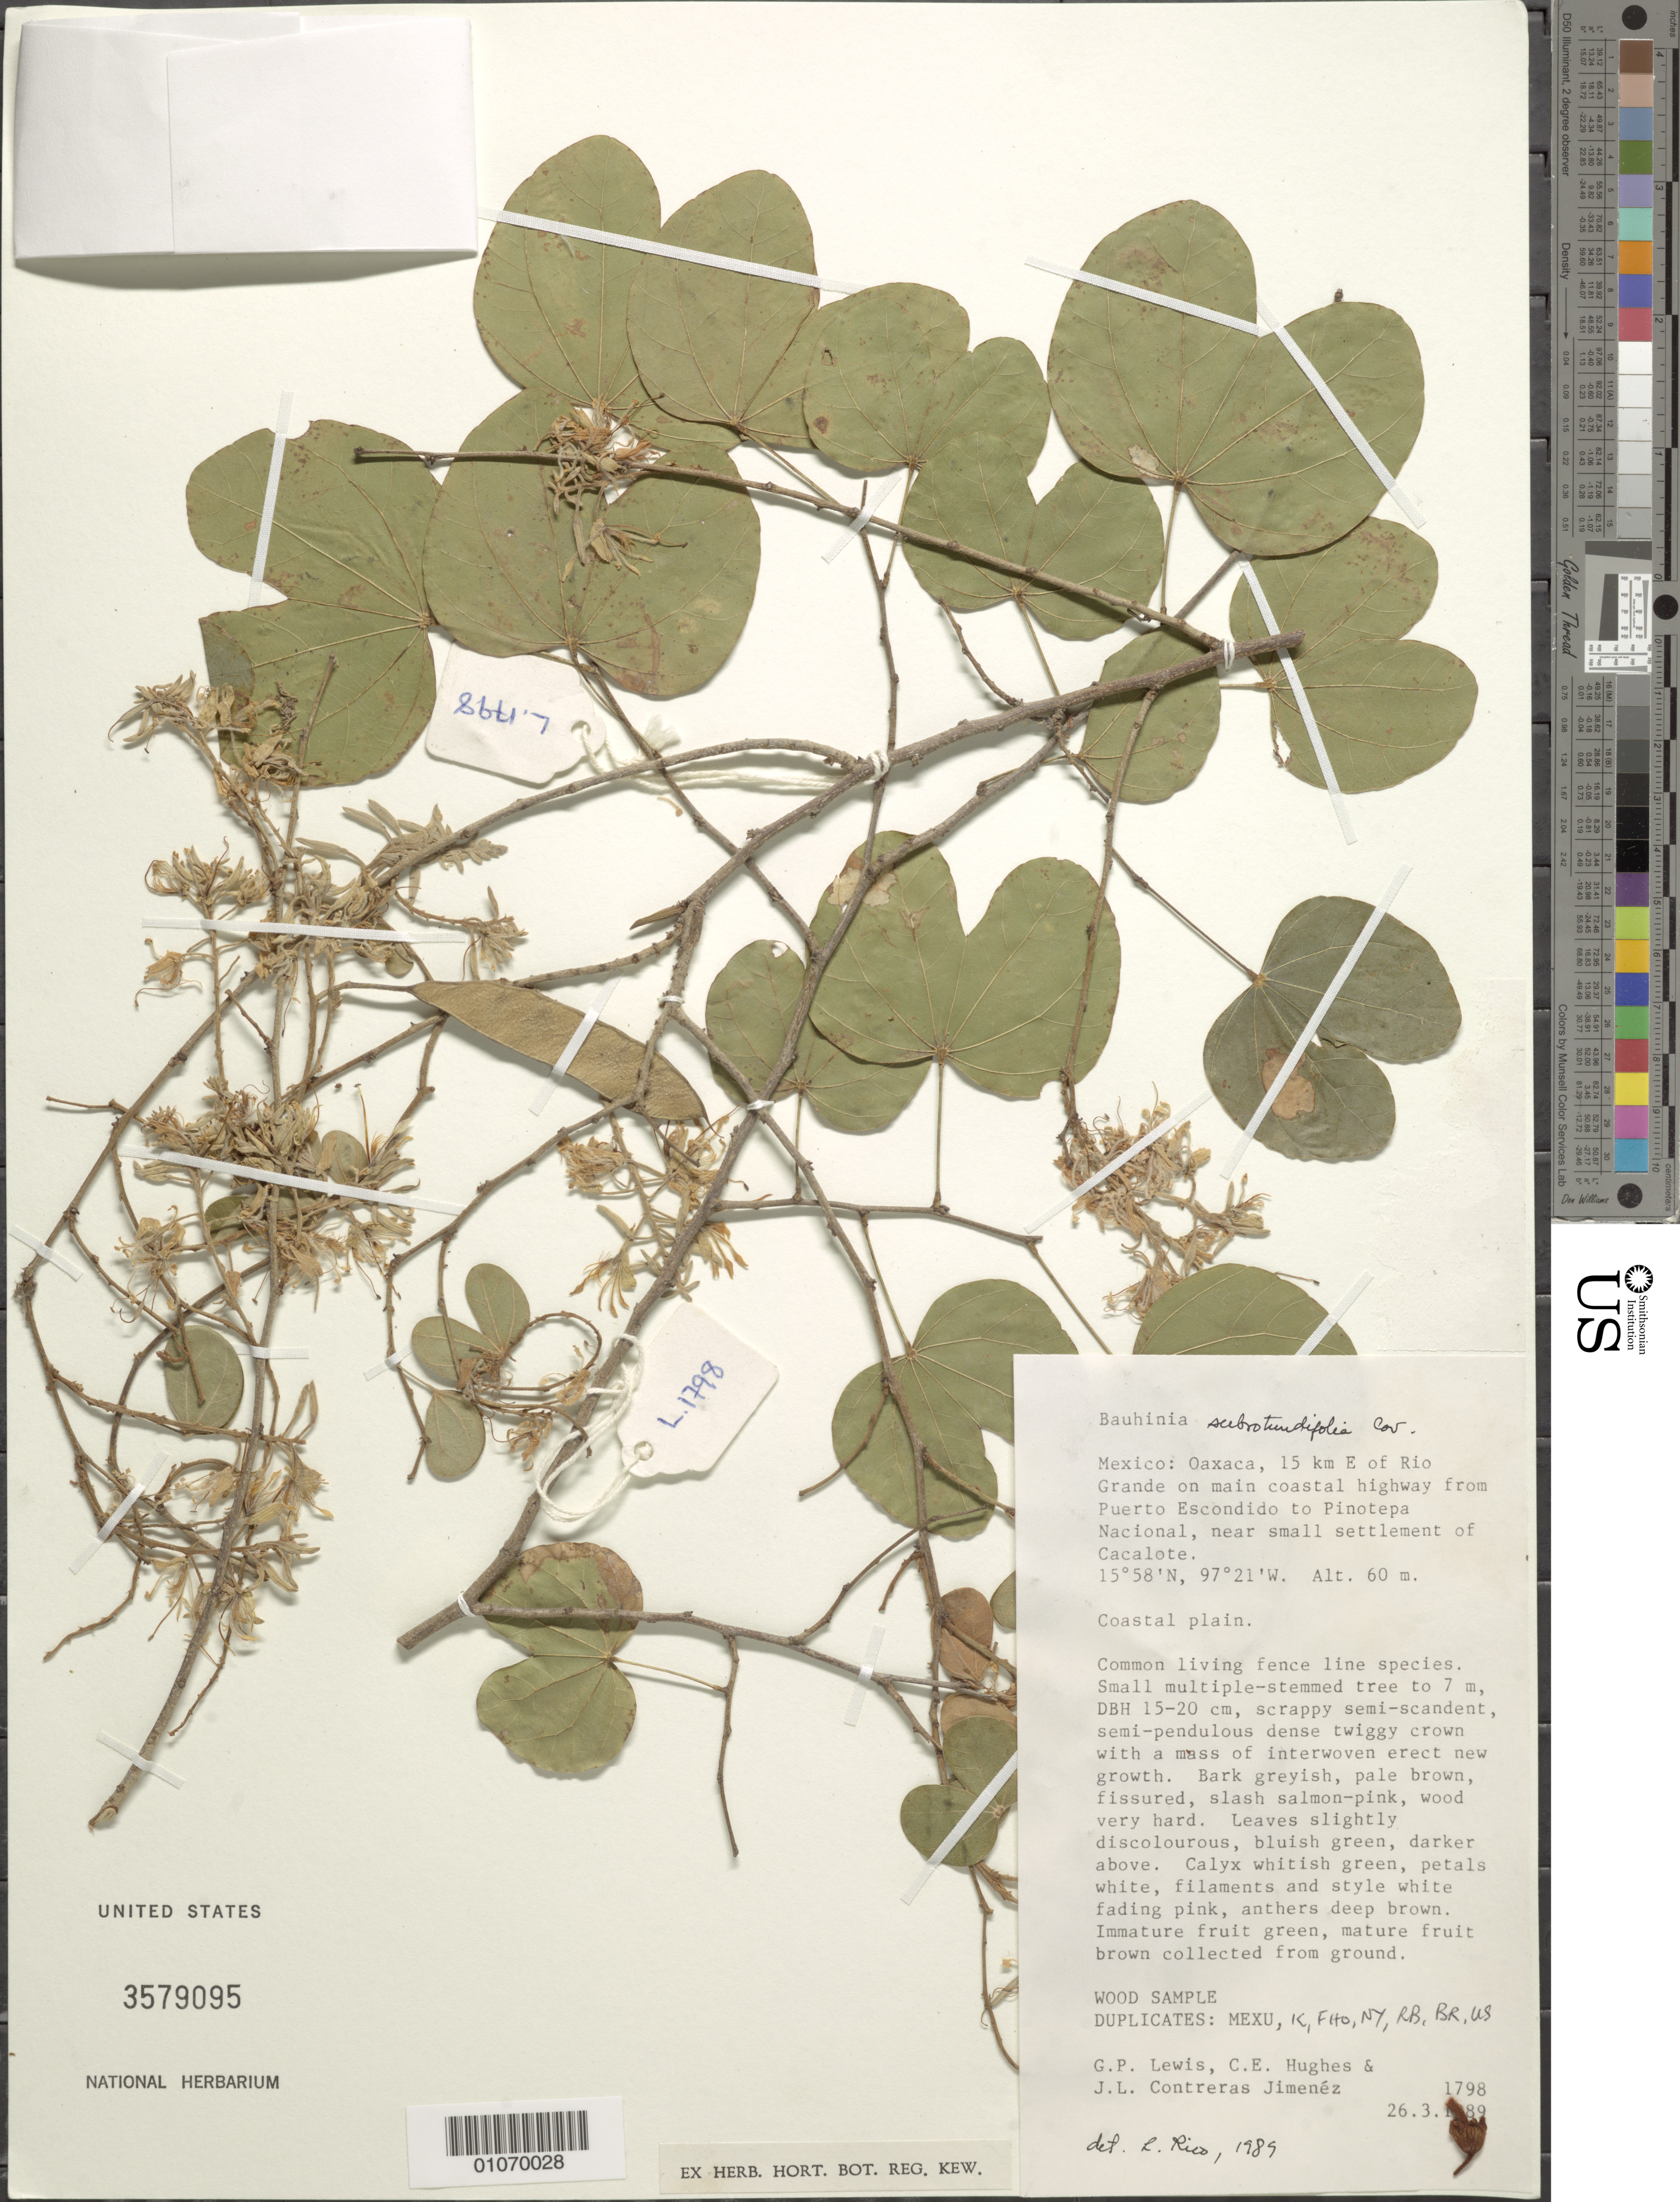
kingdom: Plantae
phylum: Tracheophyta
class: Magnoliopsida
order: Fabales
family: Fabaceae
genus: Bauhinia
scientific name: Bauhinia subrotundifolia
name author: Cav.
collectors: G. P. Lewis, C. Hughes & J. L. Contreras J.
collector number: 1798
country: Mexico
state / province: Oaxaca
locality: E of Rio Grande on main coastal highway from Puerto Escondido to Pinotepa Nacional, near small settlement of Cacalote.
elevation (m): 60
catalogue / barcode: US 3579095